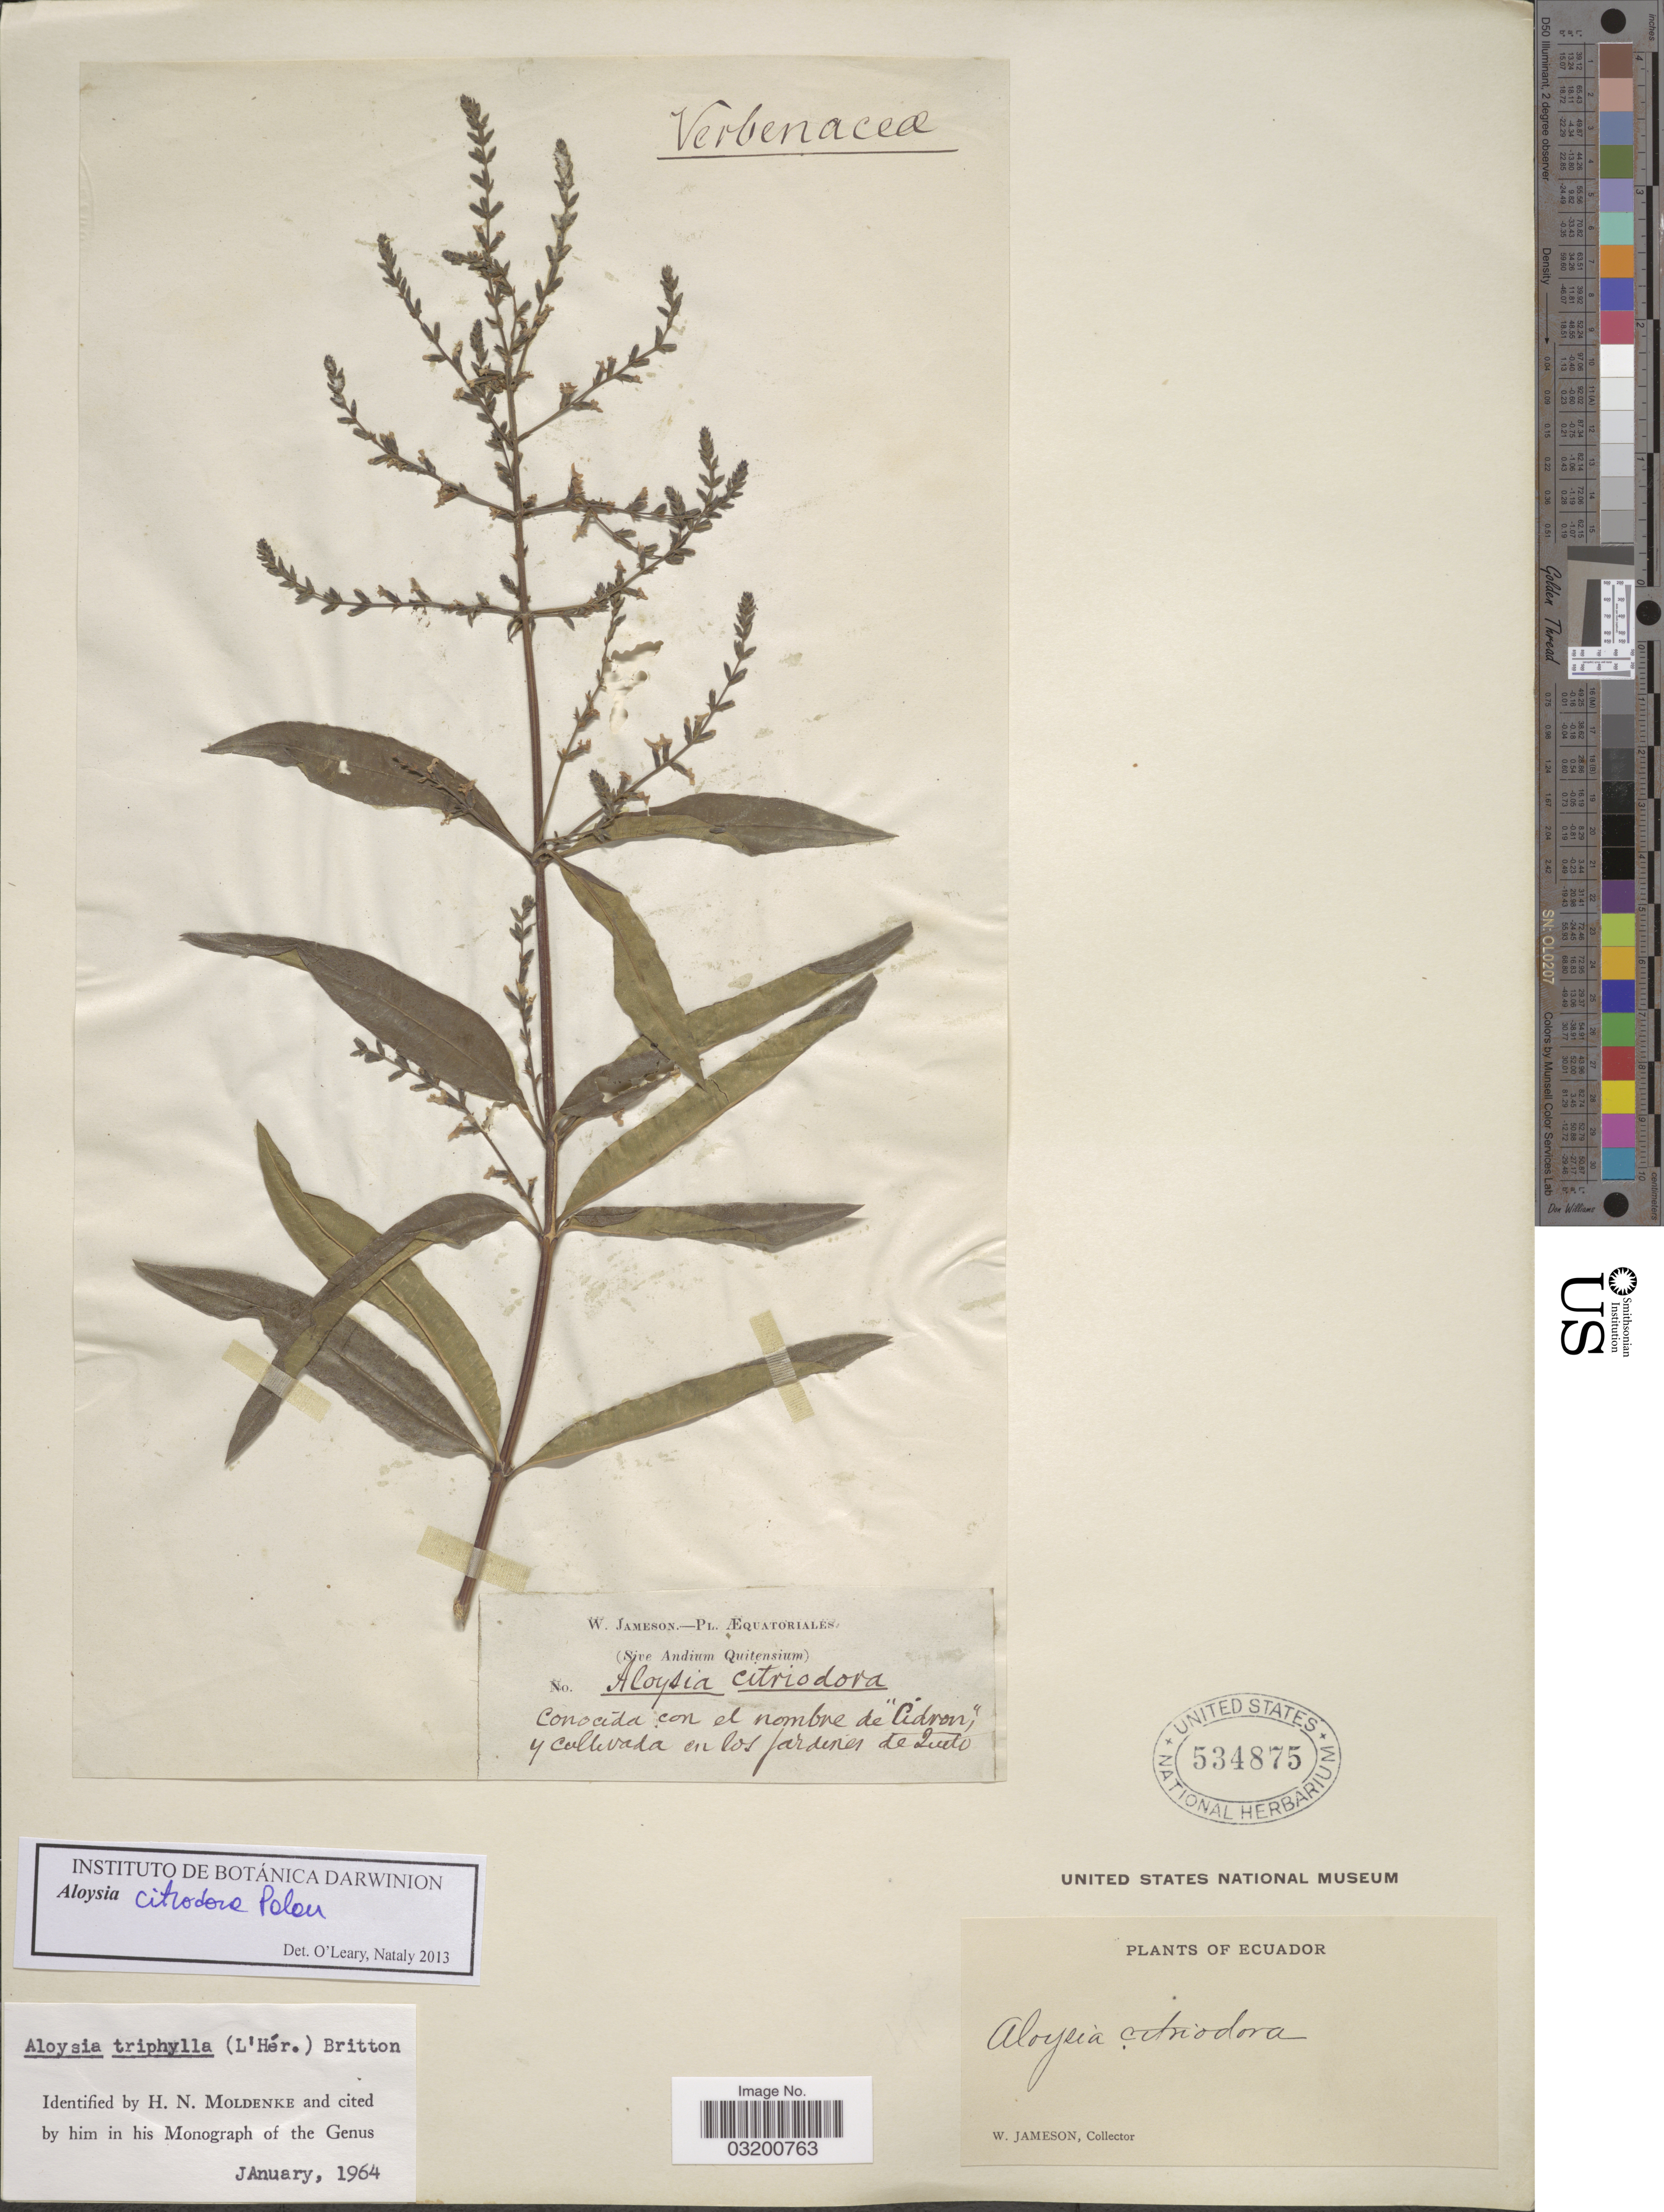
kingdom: Plantae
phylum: Tracheophyta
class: Magnoliopsida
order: Lamiales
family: Verbenaceae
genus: Aloysia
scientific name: Aloysia citrodora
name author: Paláu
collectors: W. Jameson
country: Ecuador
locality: Æquatoriales. Conocida con el nombre de "Cidron", y cultivada en los jardines de Zuelo.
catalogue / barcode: US 534875